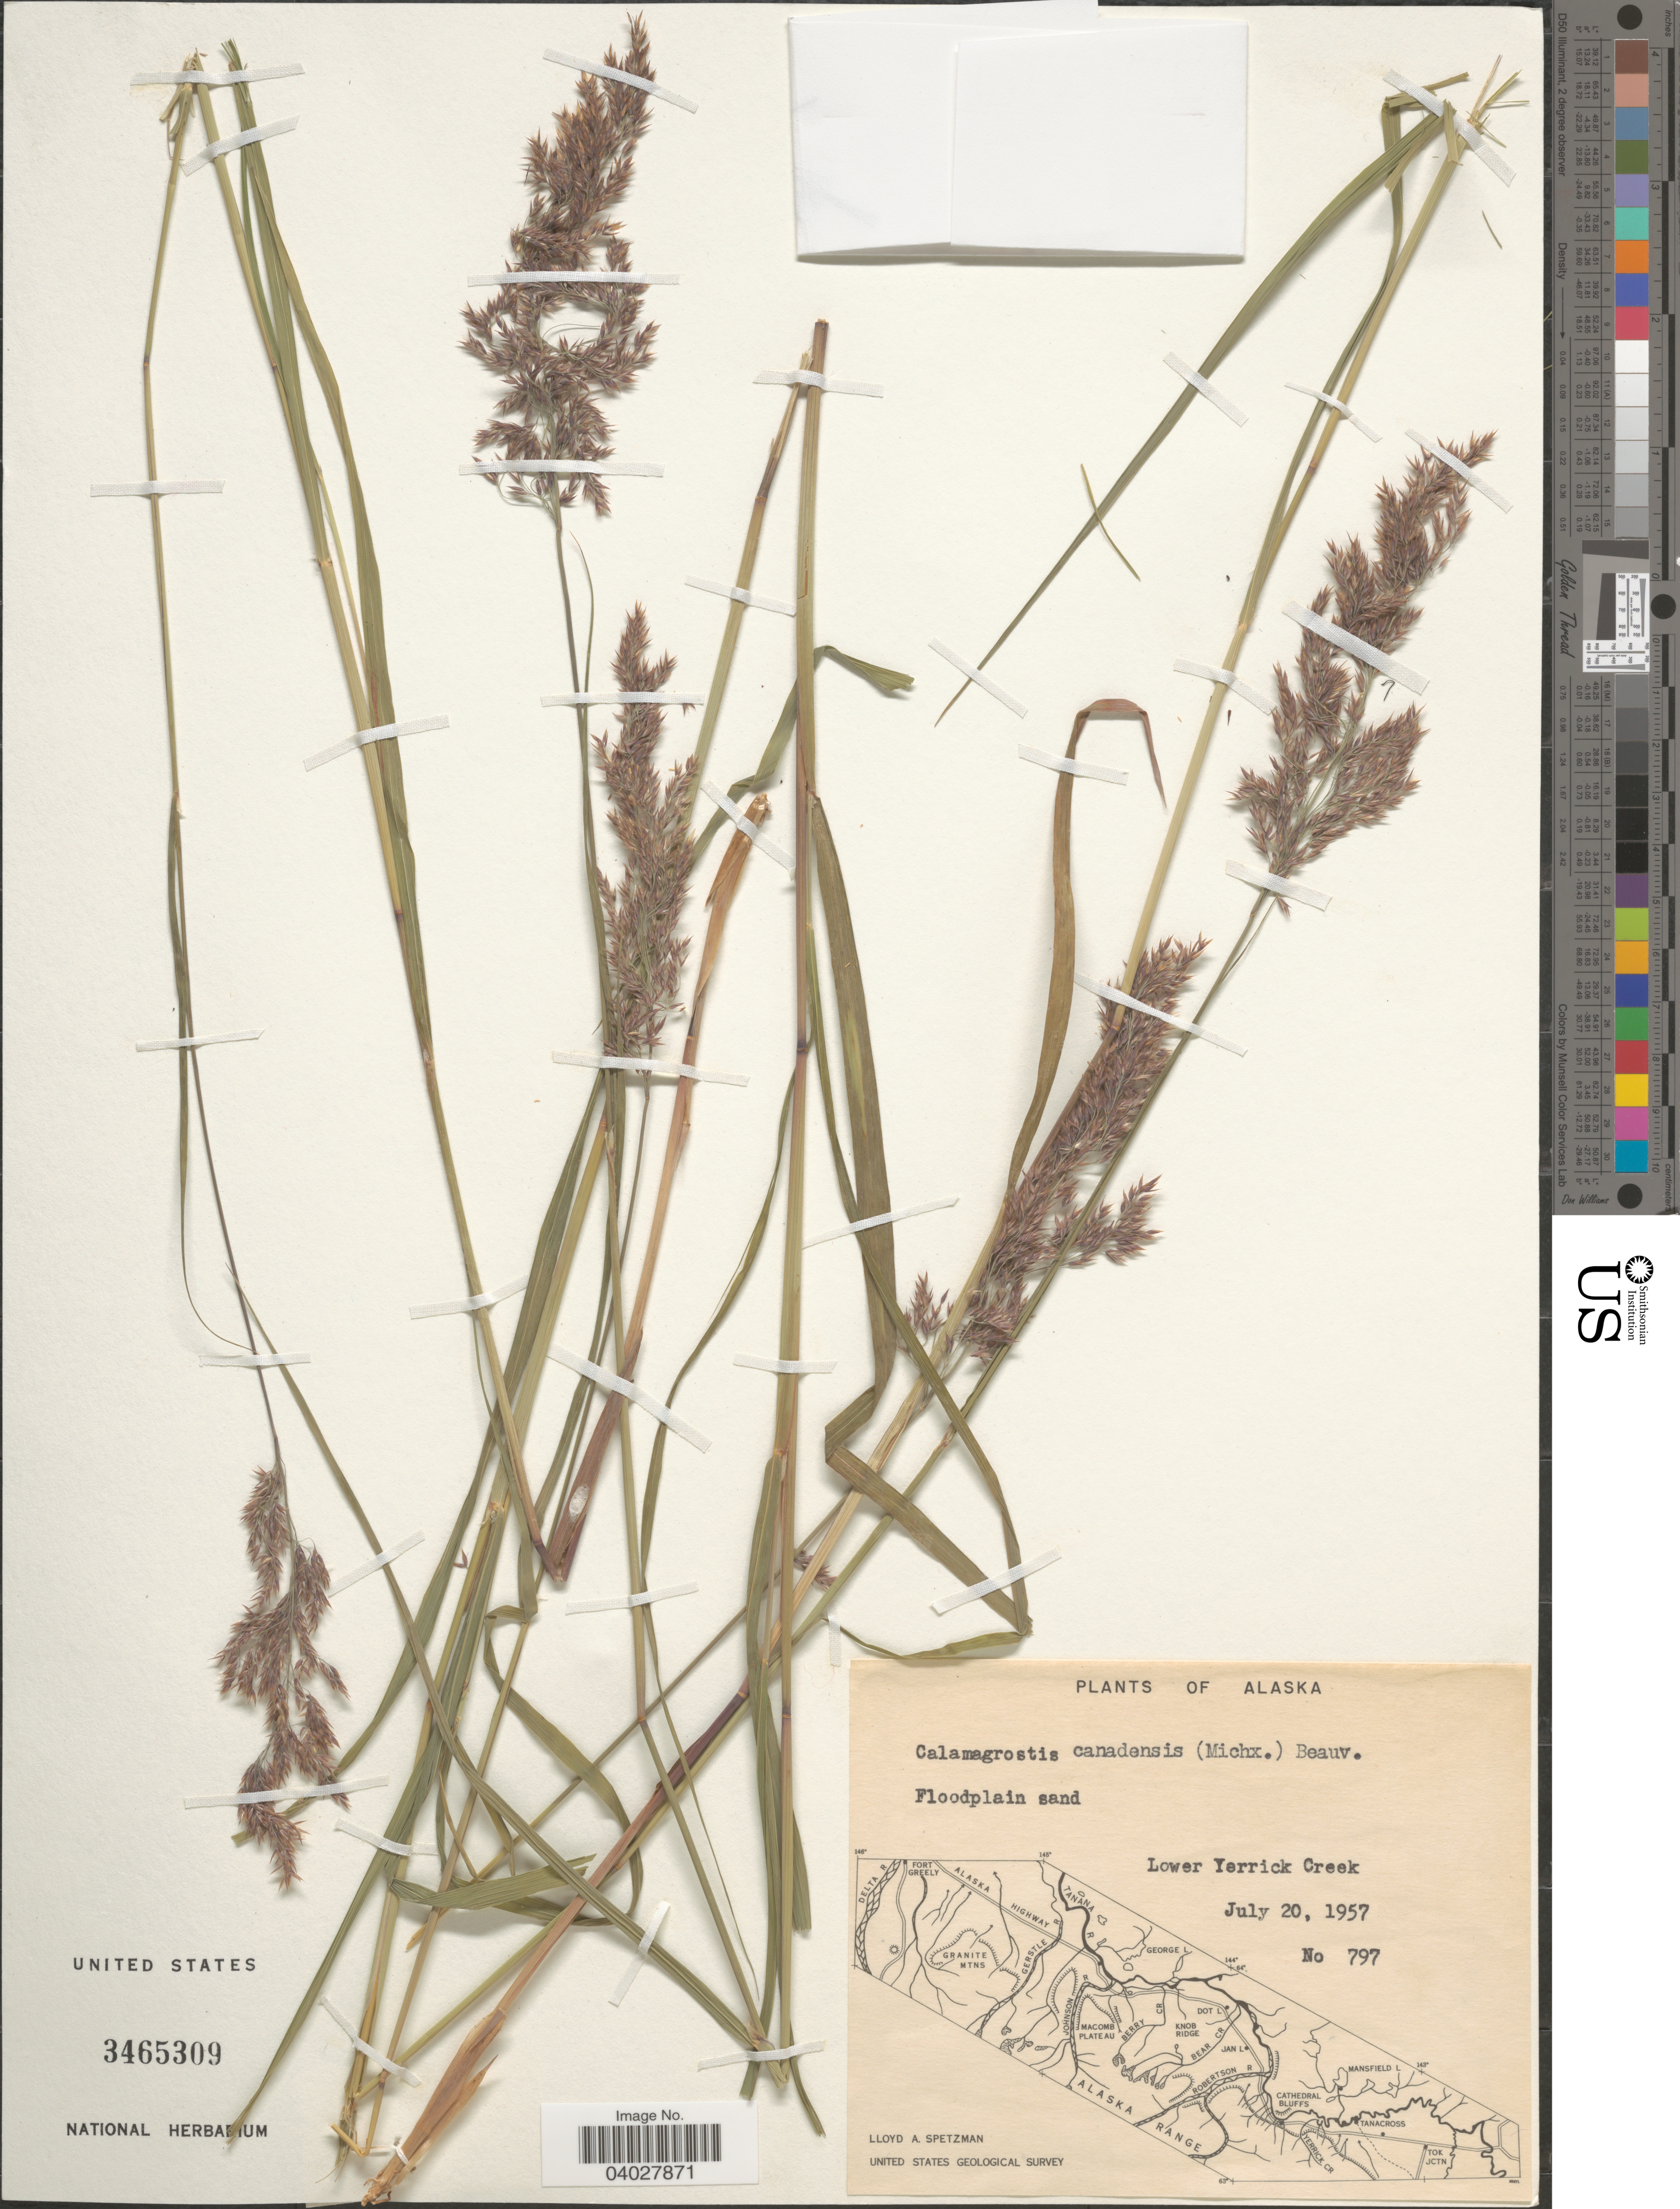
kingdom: Plantae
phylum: Tracheophyta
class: Liliopsida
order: Poales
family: Poaceae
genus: Calamagrostis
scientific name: Calamagrostis canadensis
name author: (Michx.) P. Beauv.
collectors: L. Spetzman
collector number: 797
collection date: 1957-07-20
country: United States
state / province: Alaska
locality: Lower Yerrick Creek.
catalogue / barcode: US 3465309